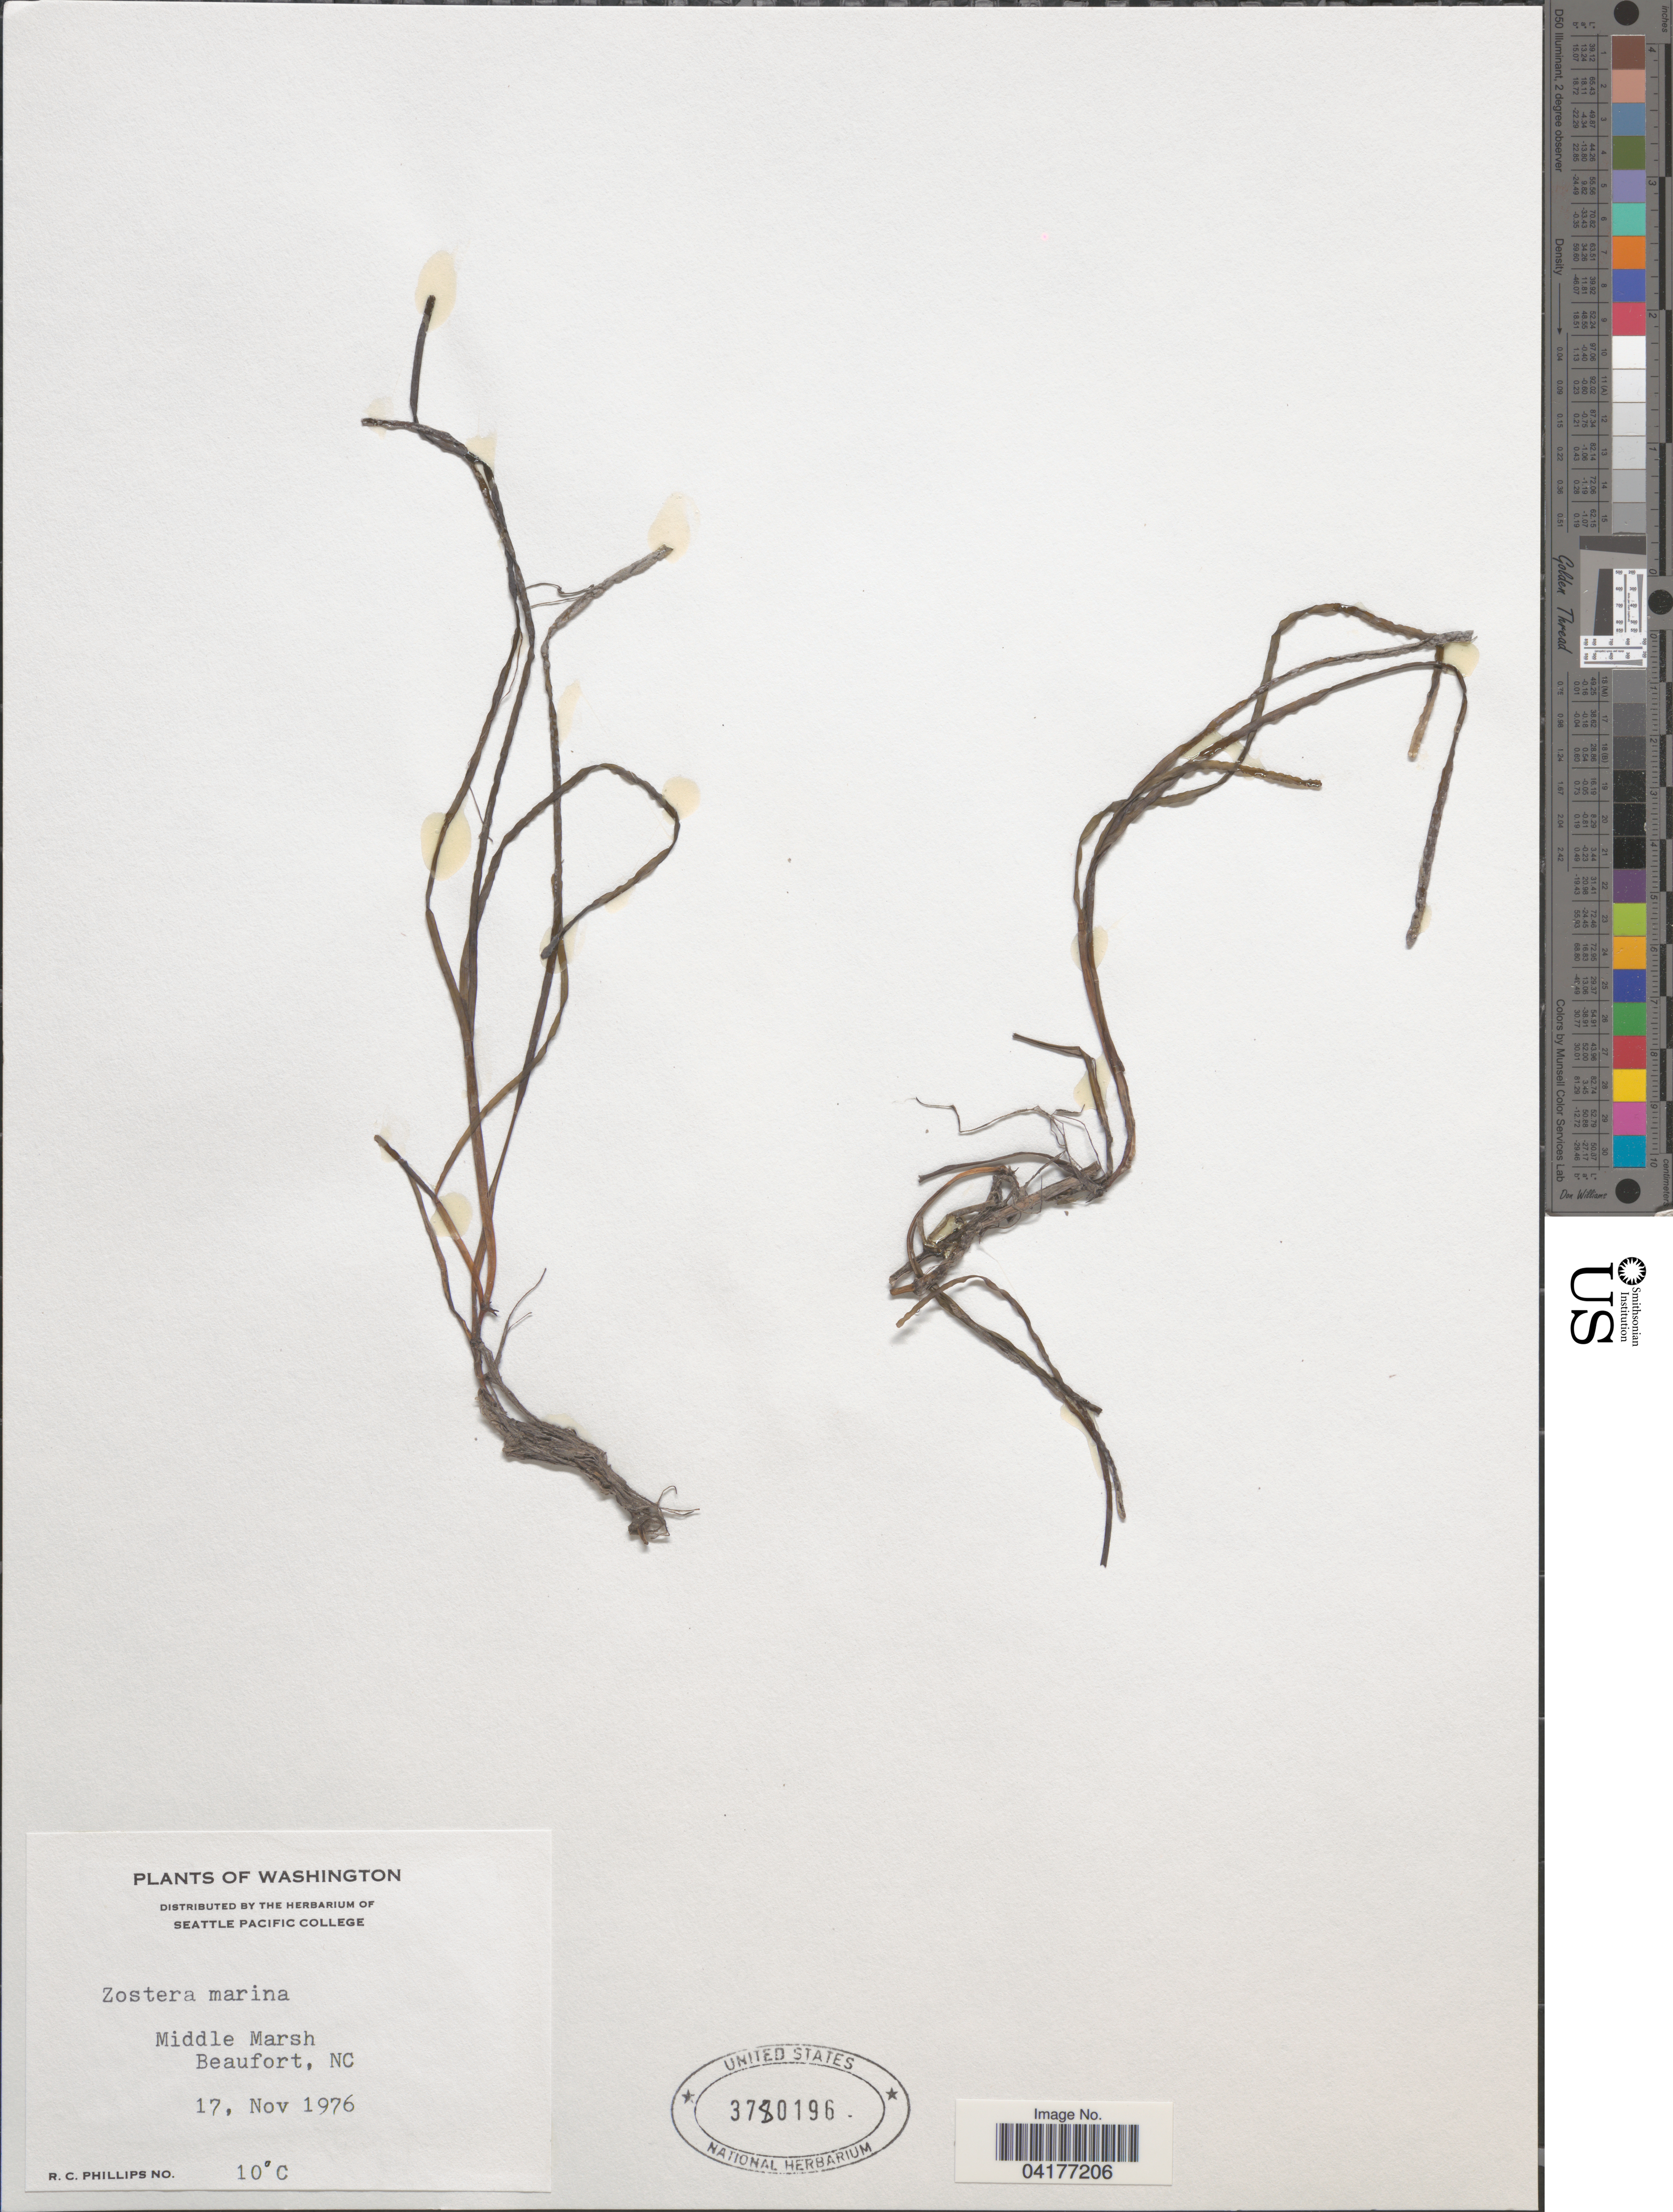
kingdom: Plantae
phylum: Tracheophyta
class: Liliopsida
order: Alismatales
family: Zosteraceae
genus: Zostera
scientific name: Zostera marina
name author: L.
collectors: R. C. Phillips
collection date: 1976-11-17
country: United States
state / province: North Carolina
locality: Middle Marsh, Beaufort.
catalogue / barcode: US 3780196